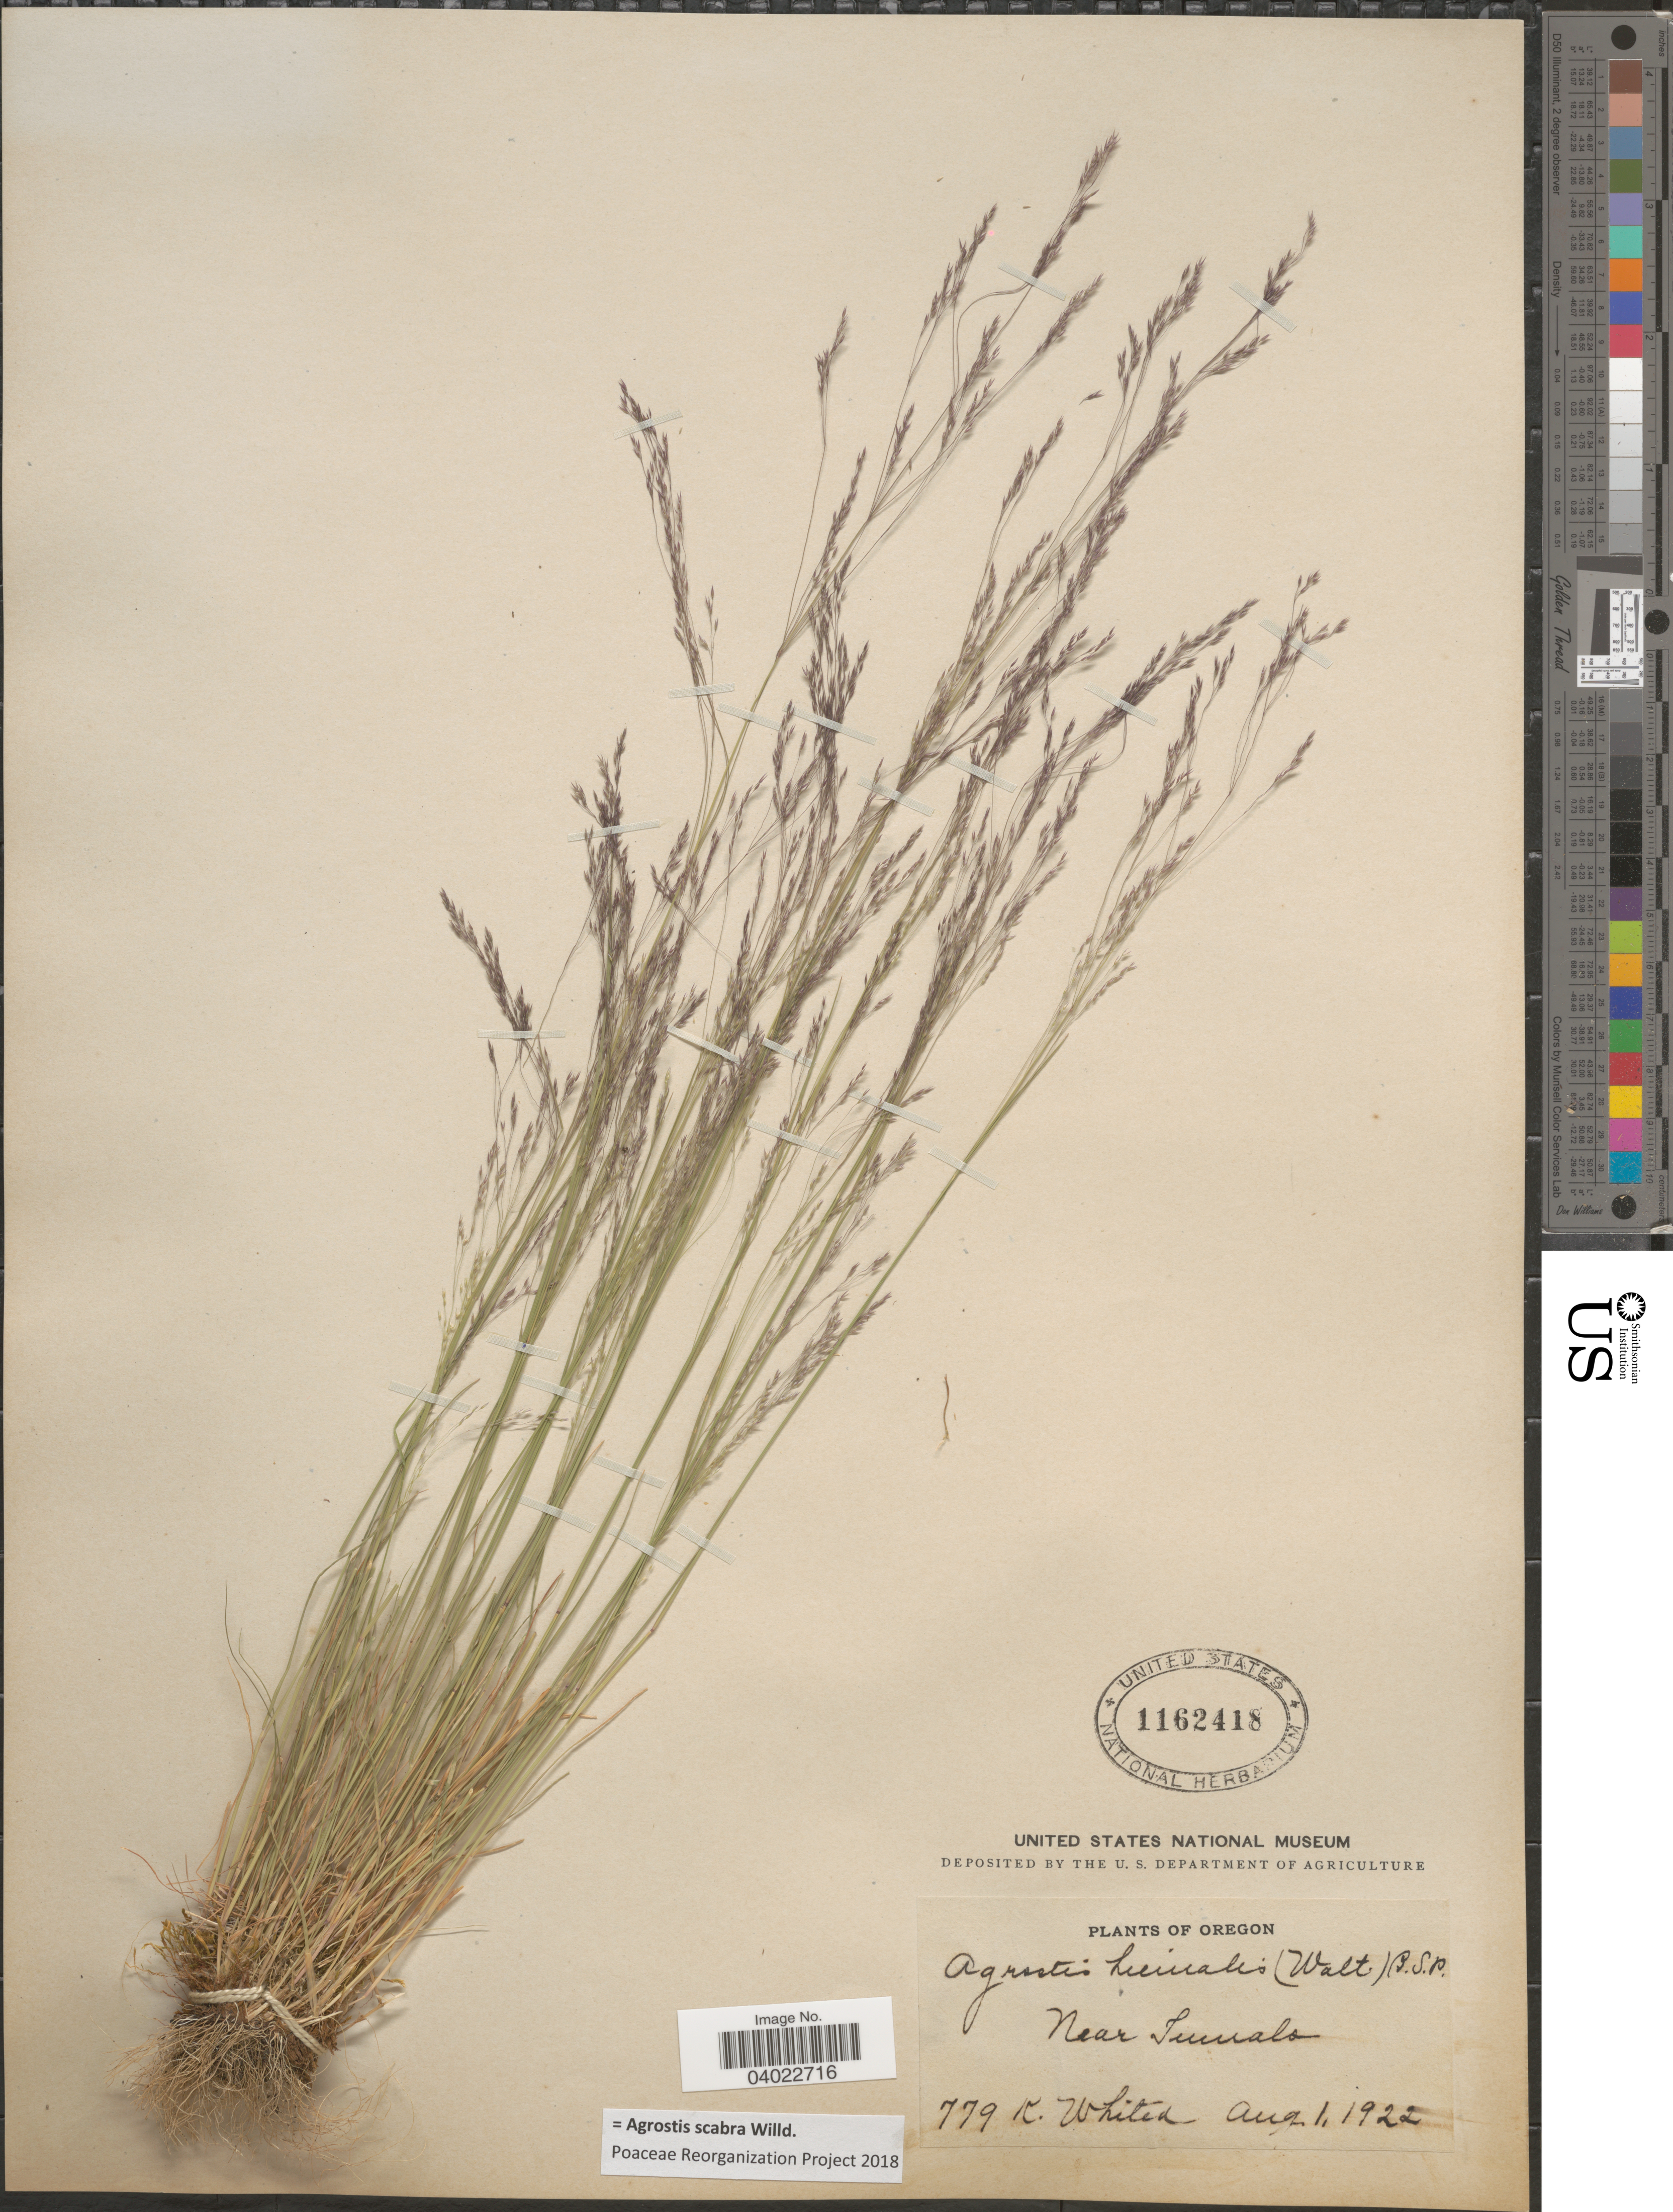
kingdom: Plantae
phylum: Tracheophyta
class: Liliopsida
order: Poales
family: Poaceae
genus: Agrostis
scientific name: Agrostis scabra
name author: Willd.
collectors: K. Whited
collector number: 779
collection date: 1922-08-01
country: United States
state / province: Oregon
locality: Near Tumalo.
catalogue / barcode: US 1162418